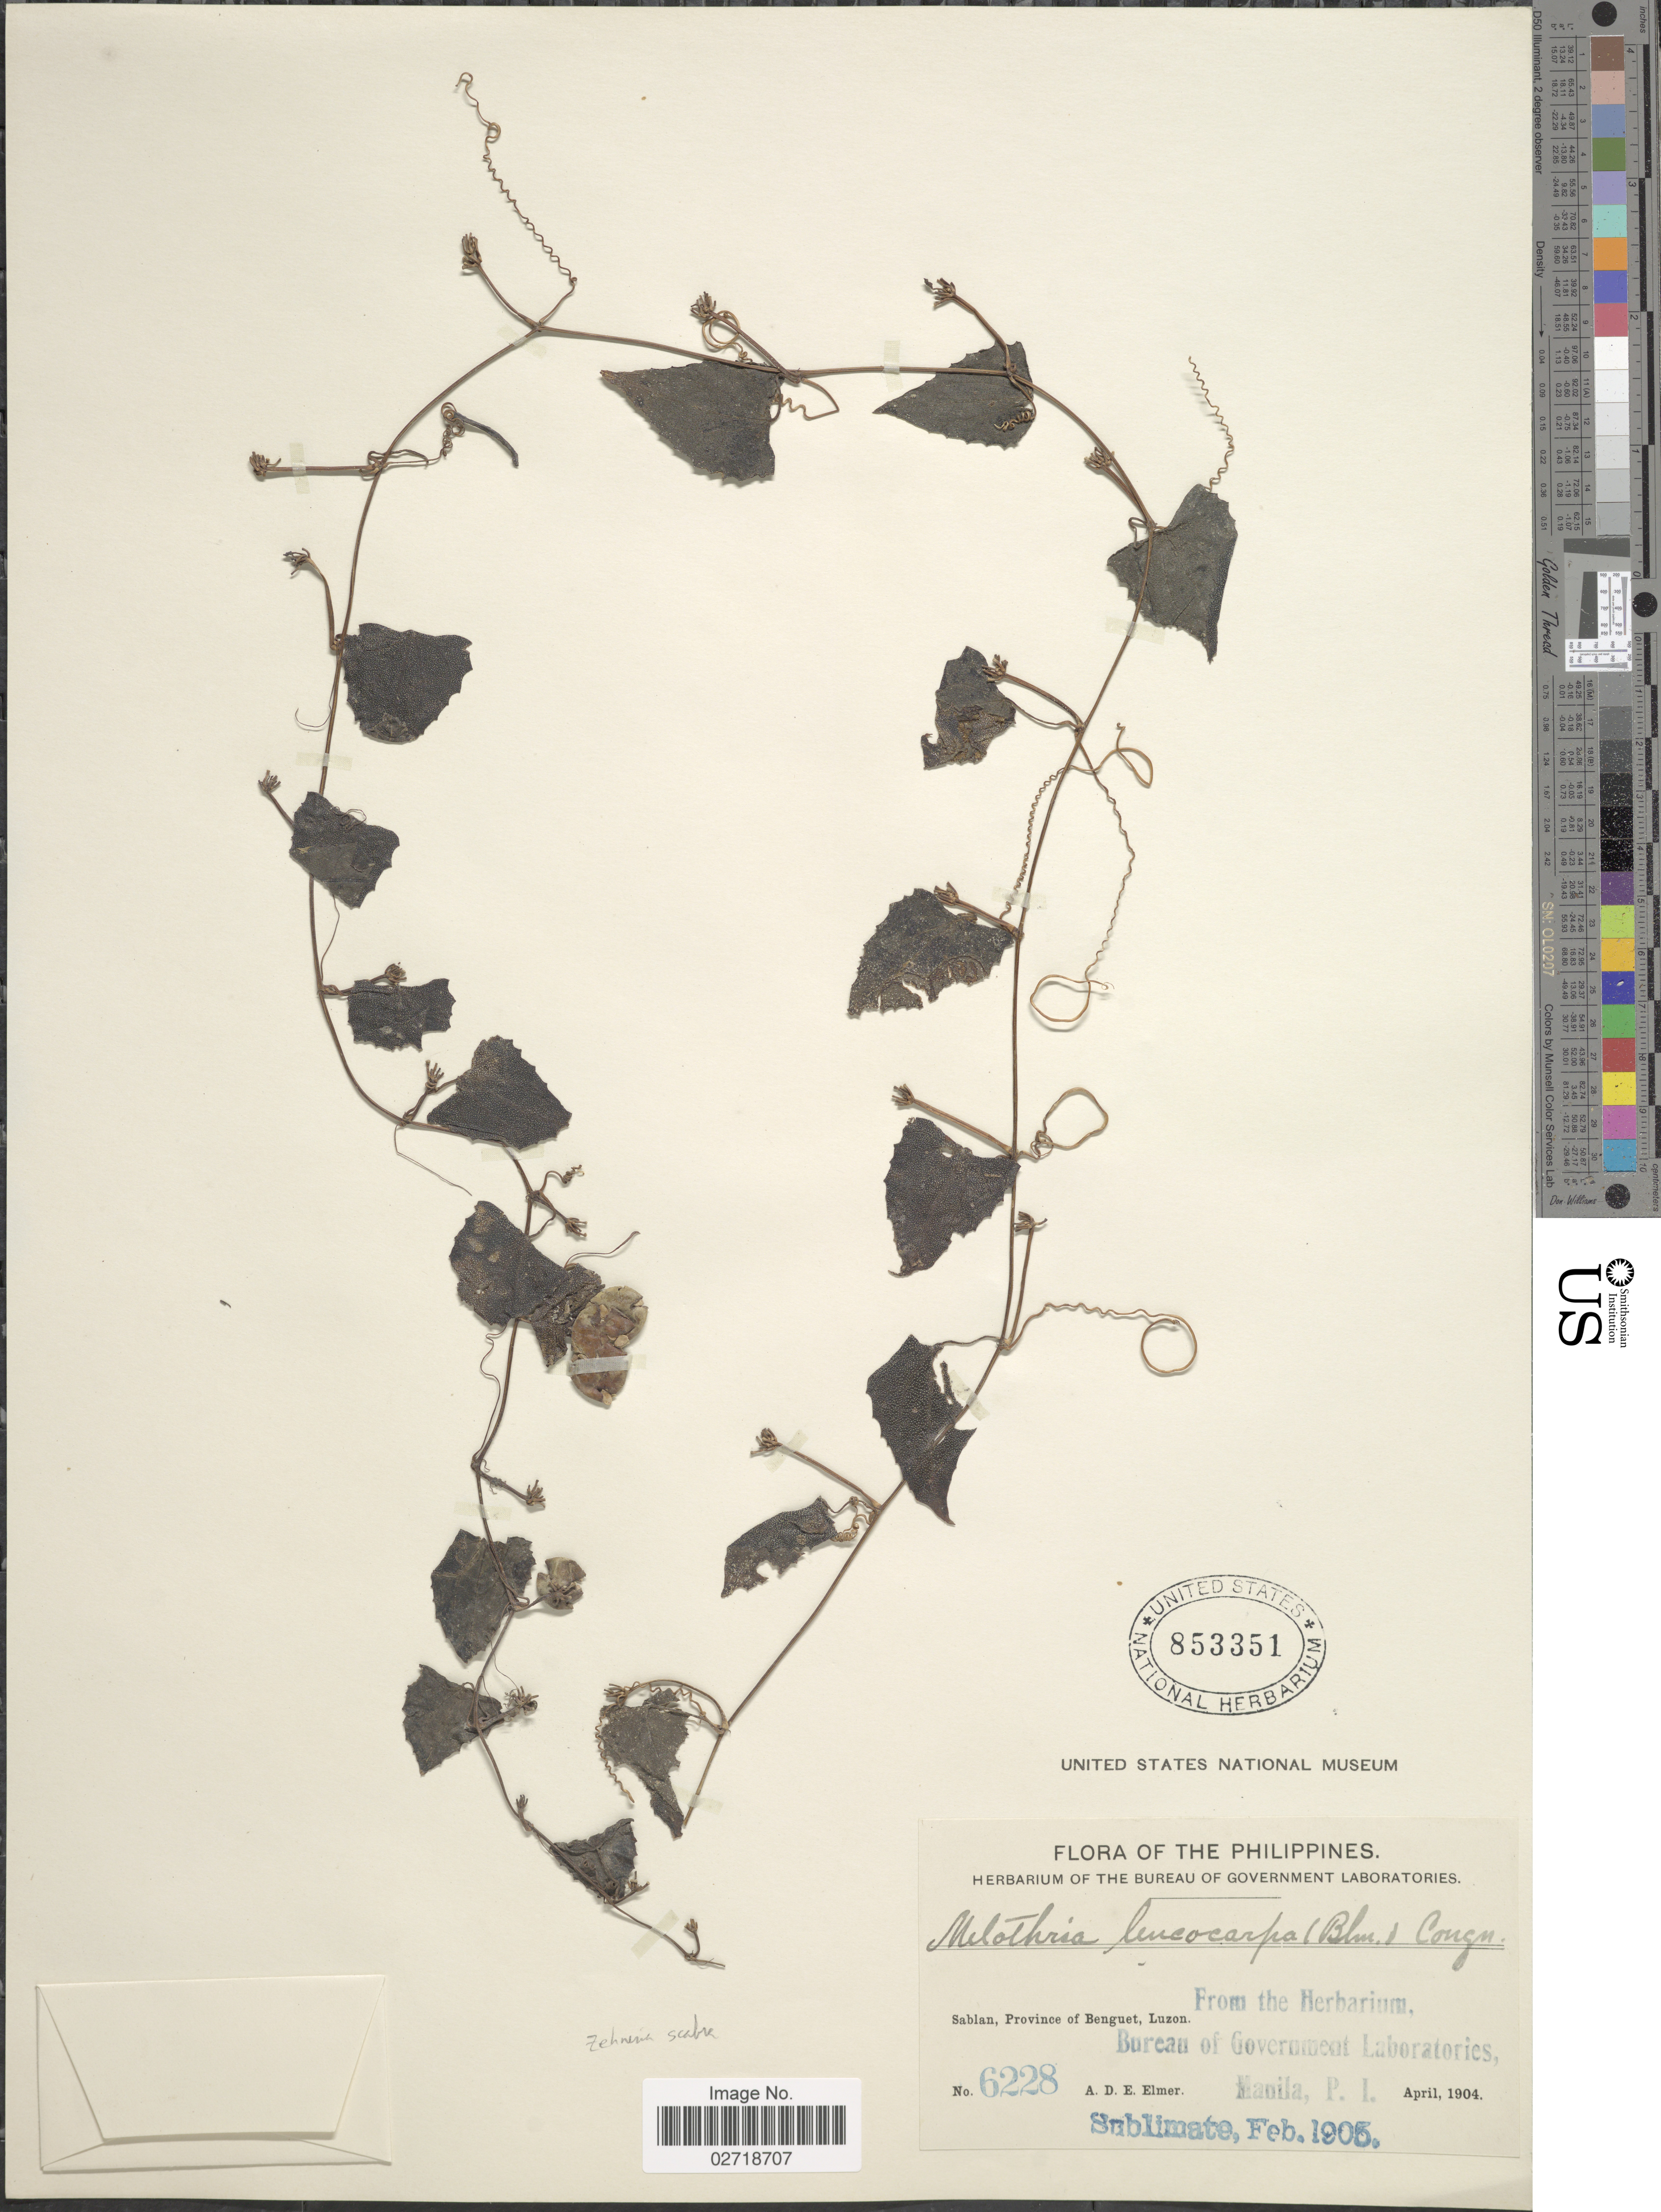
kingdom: Plantae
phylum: Tracheophyta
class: Magnoliopsida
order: Cucurbitales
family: Cucurbitaceae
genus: Zehneria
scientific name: Zehneria repanda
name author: (Blume) C.M.Simmons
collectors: A. D. E. Elmer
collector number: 6228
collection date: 1904-04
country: Philippines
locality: Sablan, Province of Benguet, Luzon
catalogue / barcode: US 853351